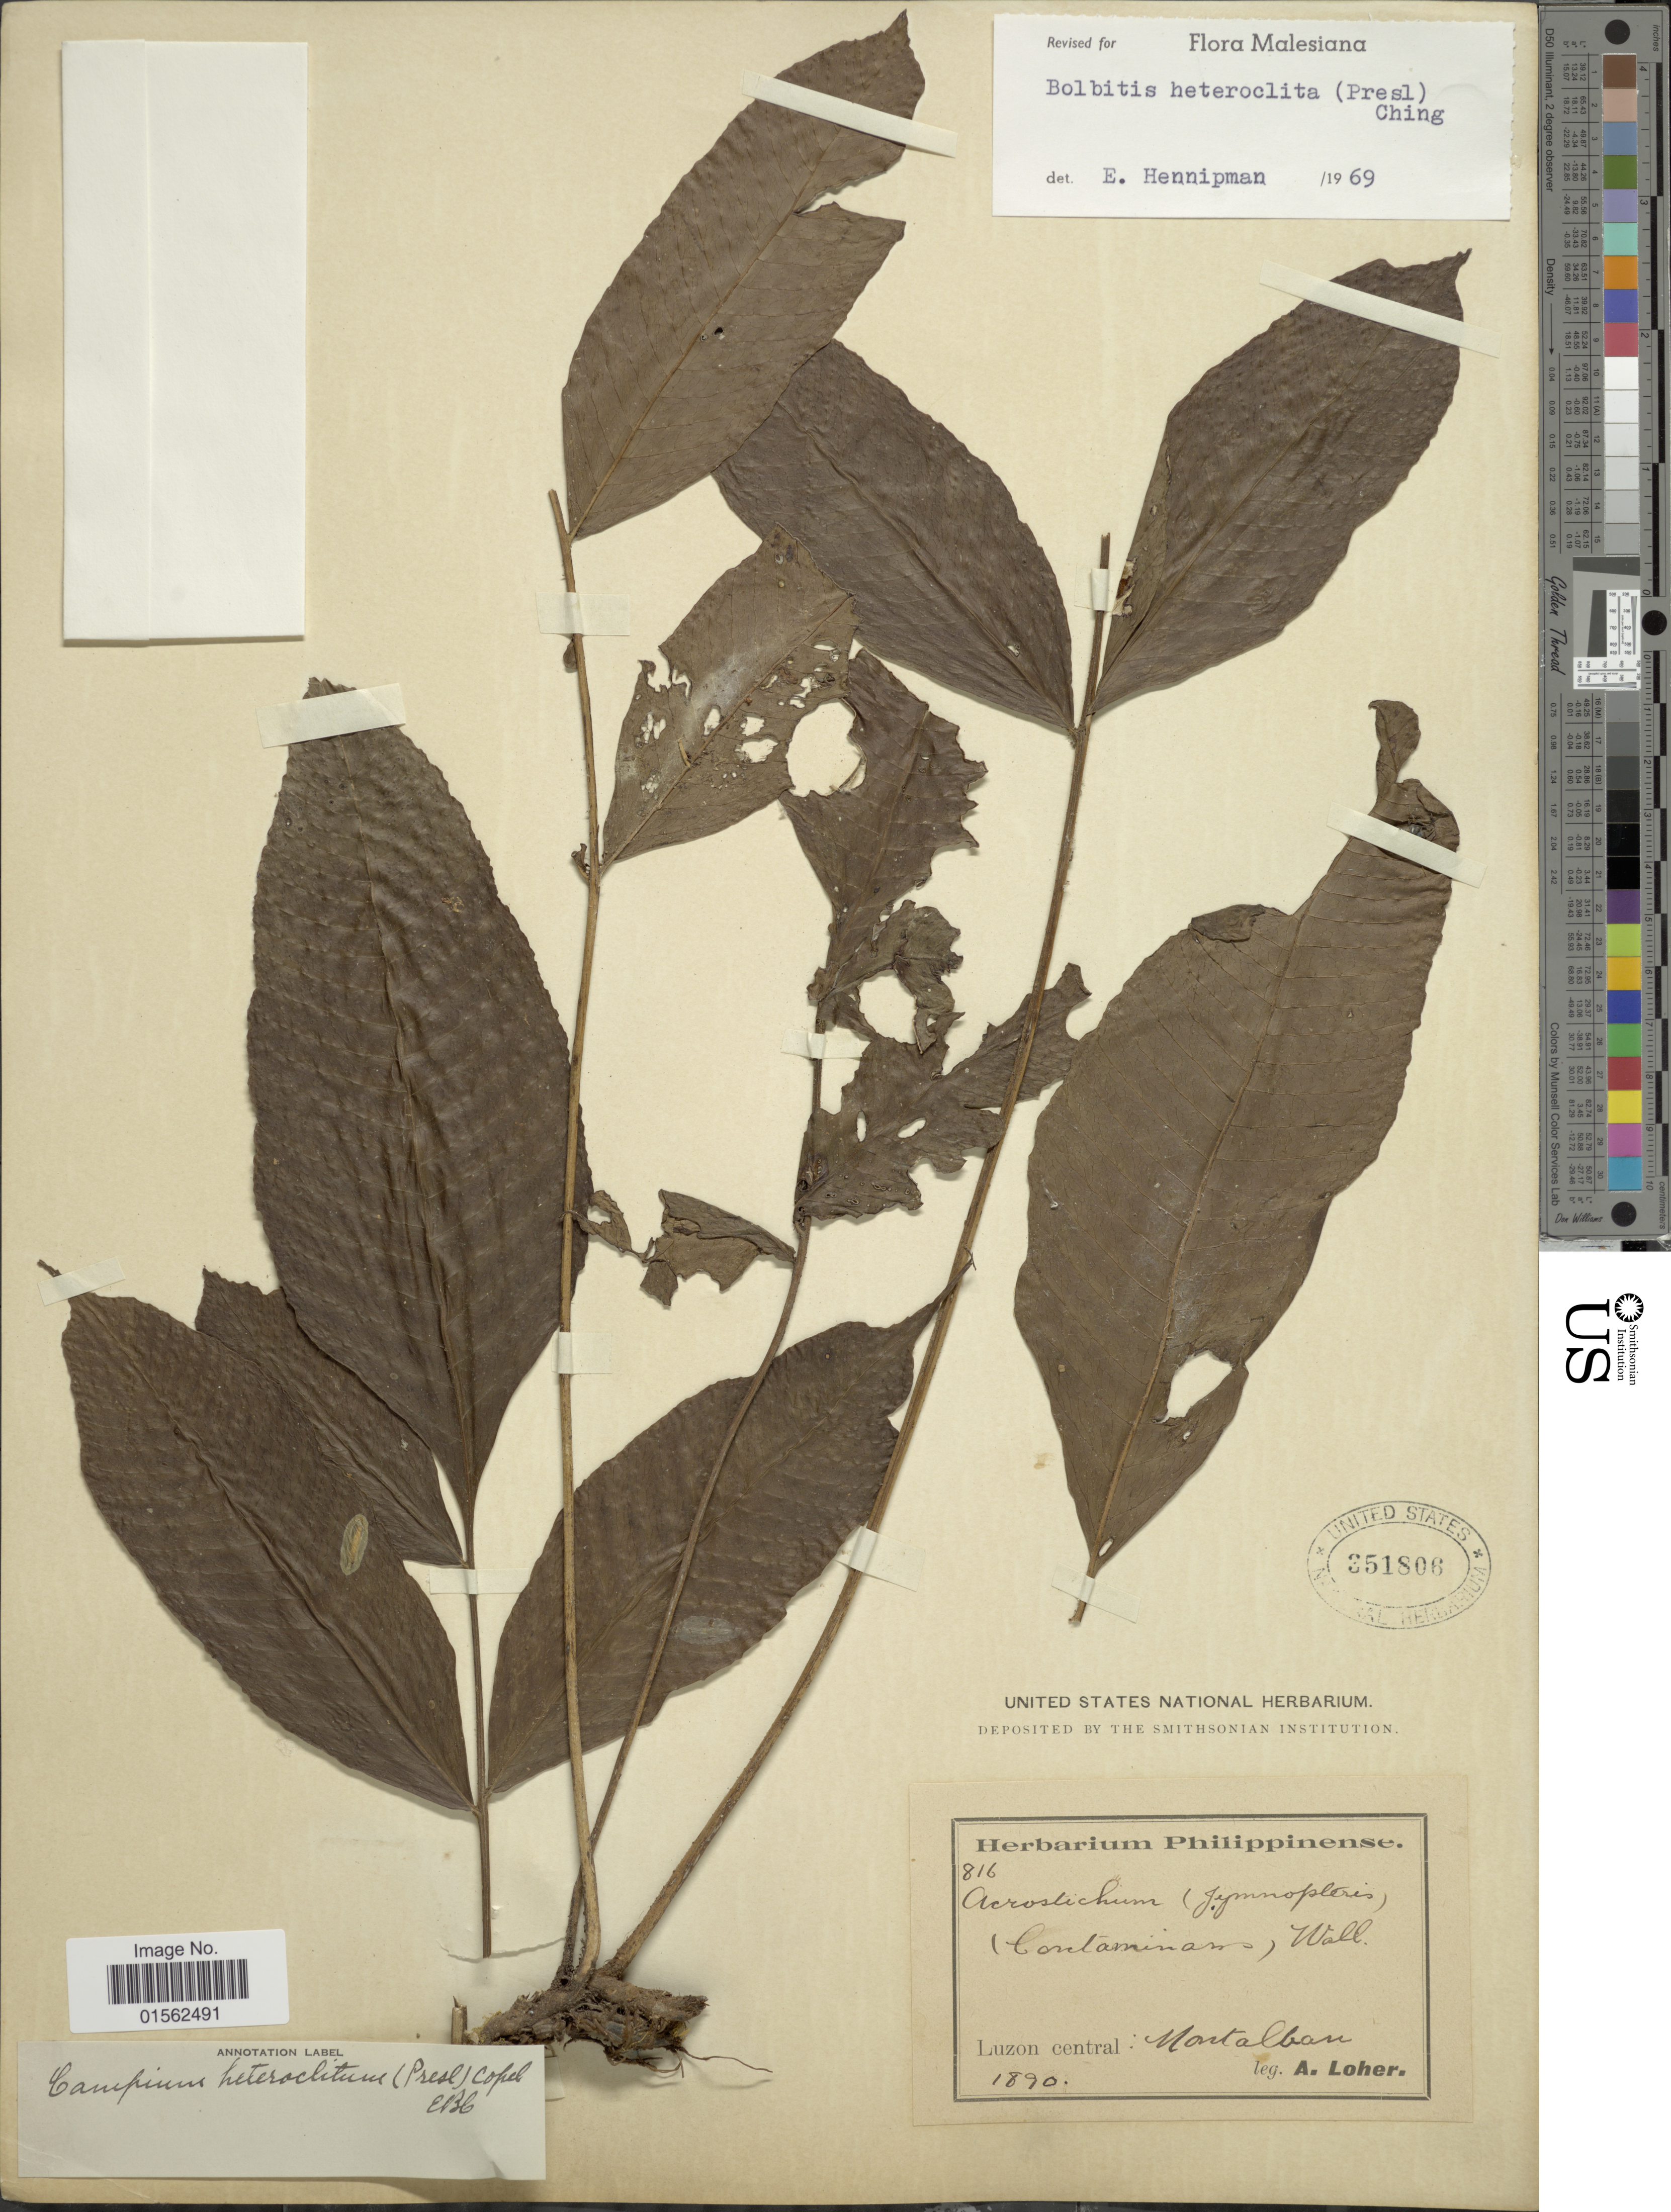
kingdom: Plantae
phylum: Tracheophyta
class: Polypodiopsida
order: Polypodiales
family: Dryopteridaceae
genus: Bolbitis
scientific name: Bolbitis heteroclita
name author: (C. Presl) Ching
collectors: A. Loher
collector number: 816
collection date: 1890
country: Philippines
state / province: Central Luzon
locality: Luzon central: Montalban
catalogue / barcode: US 351806